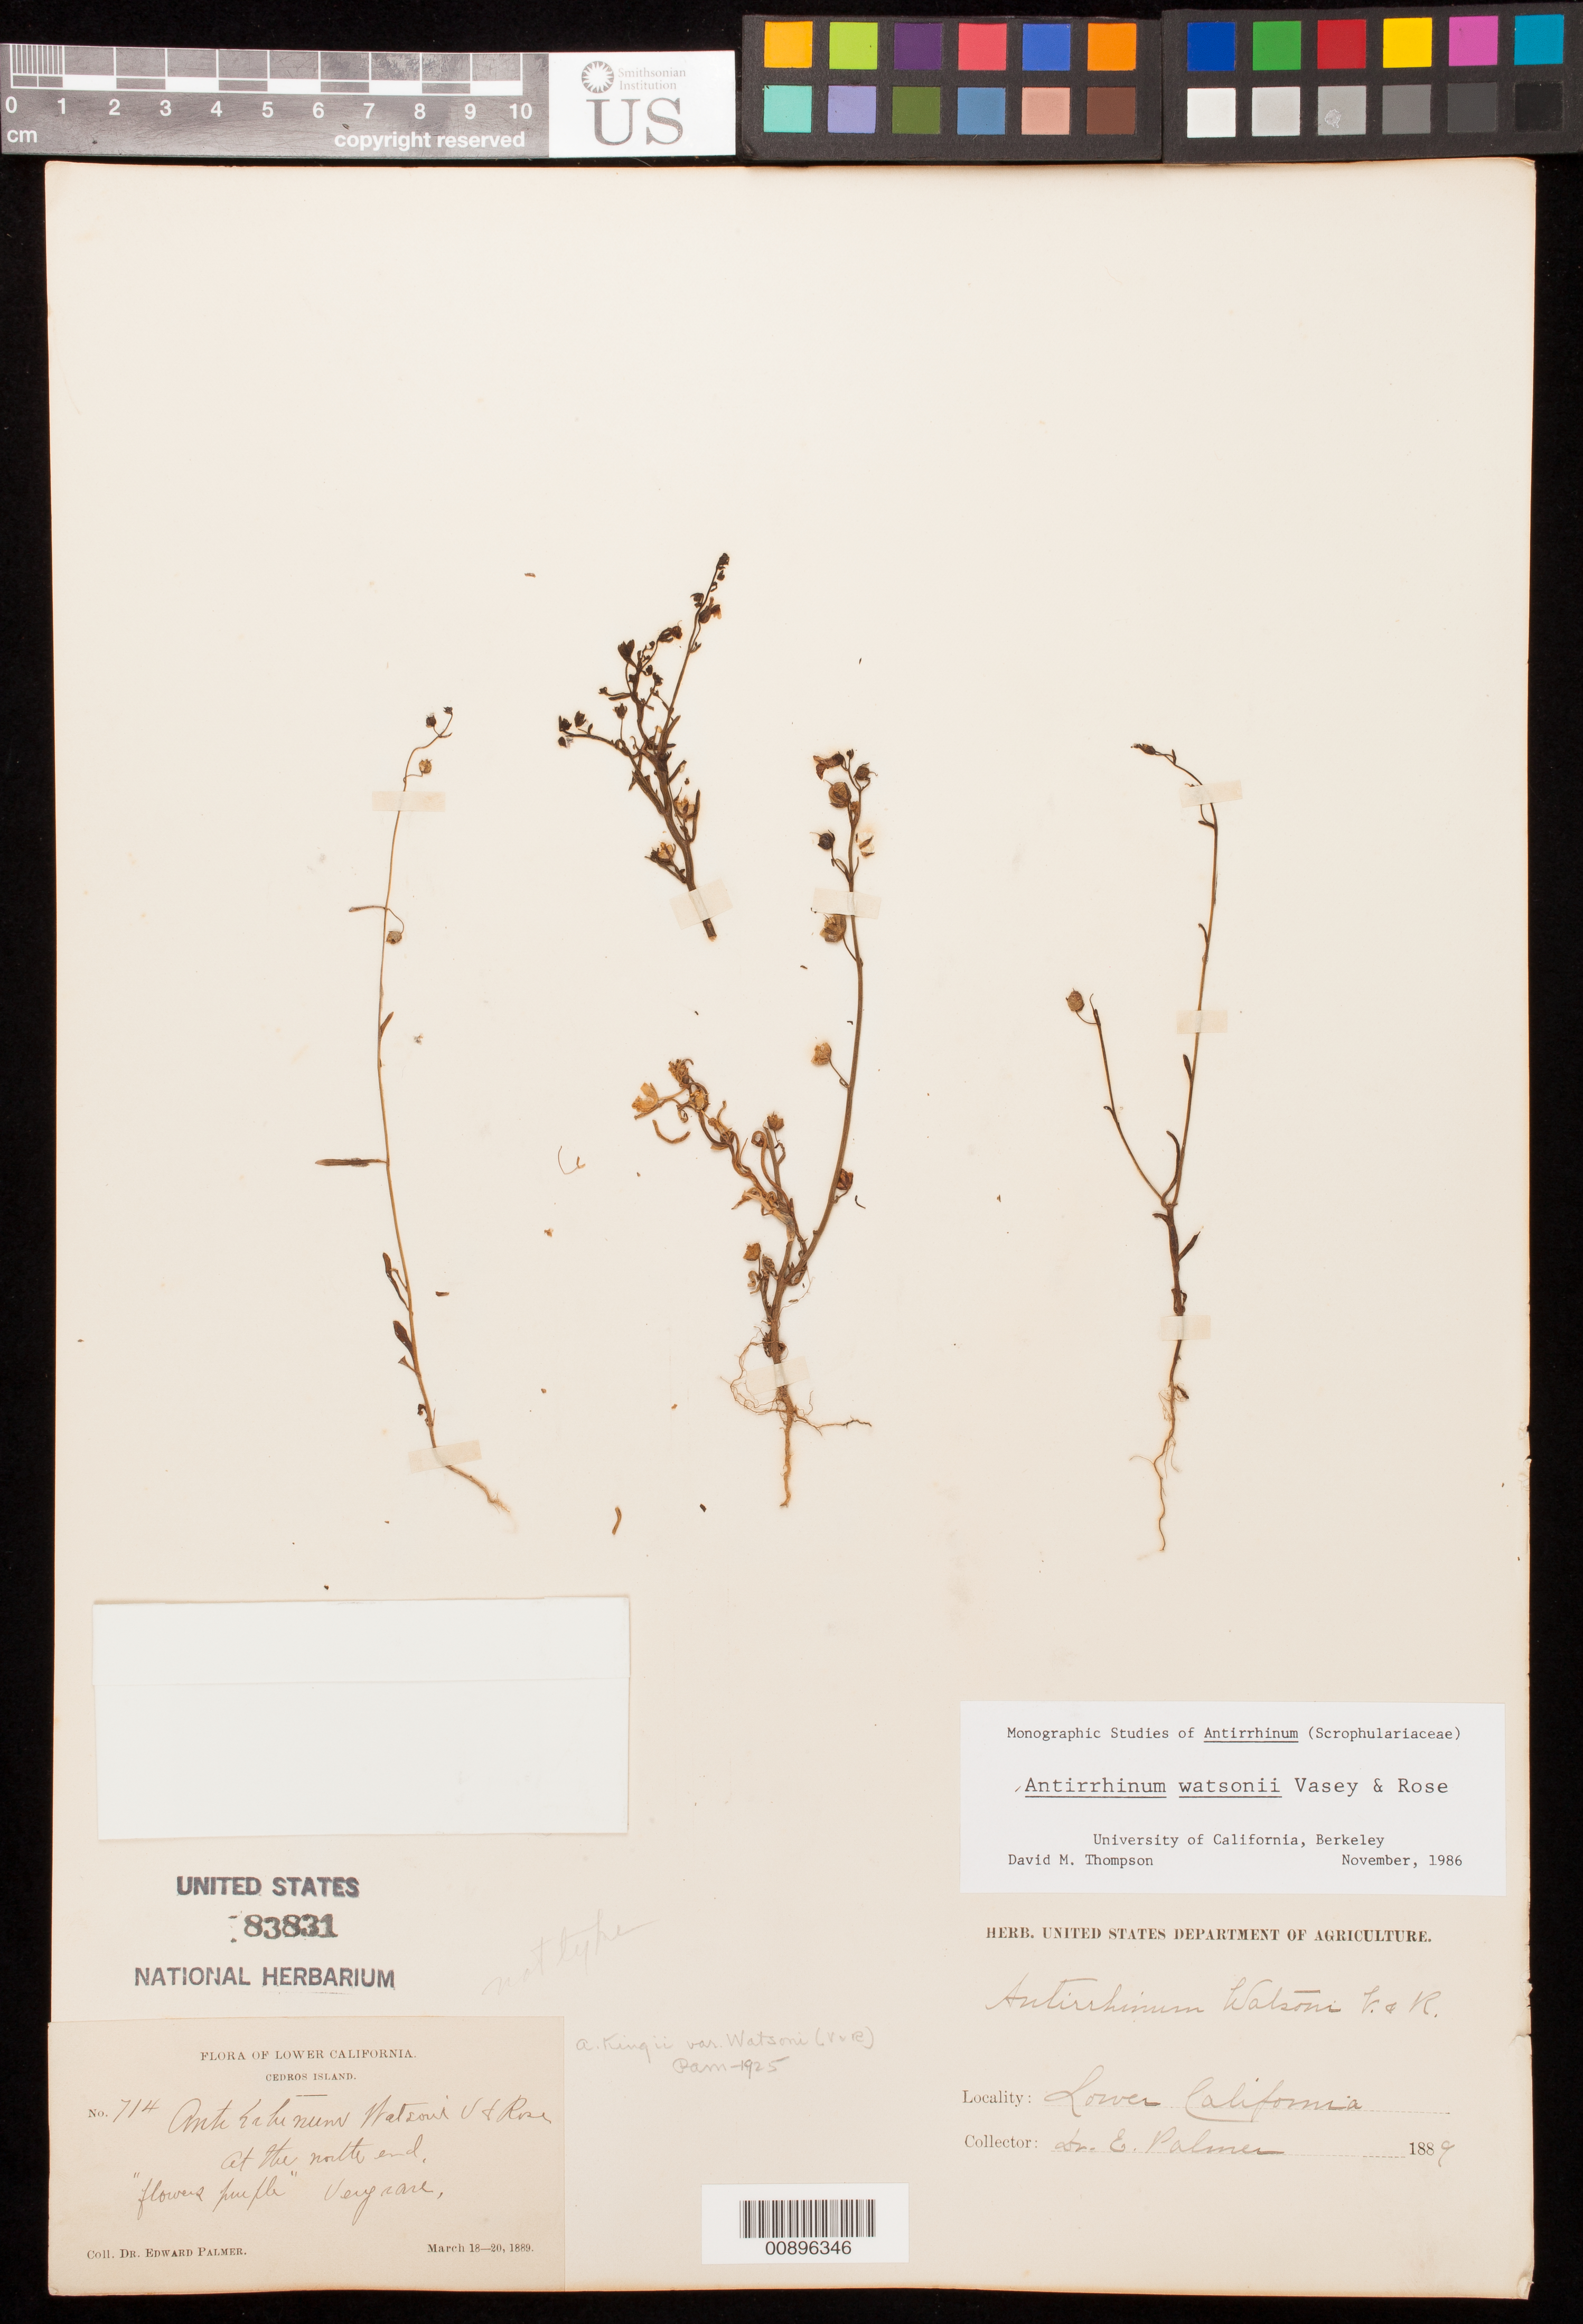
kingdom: Plantae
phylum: Tracheophyta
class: Magnoliopsida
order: Lamiales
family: Plantaginaceae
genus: Antirrhinum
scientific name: Antirrhinum watsonii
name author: Vasey & Rose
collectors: E. Palmer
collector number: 714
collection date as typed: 18 Mar 1889 to 20 Mar 1889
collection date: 1889-03-18/1889-03-20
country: Mexico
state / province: Baja California Norte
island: Cedros I.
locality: At the north end of Cedros Island, Baja California.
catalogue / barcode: US 83831